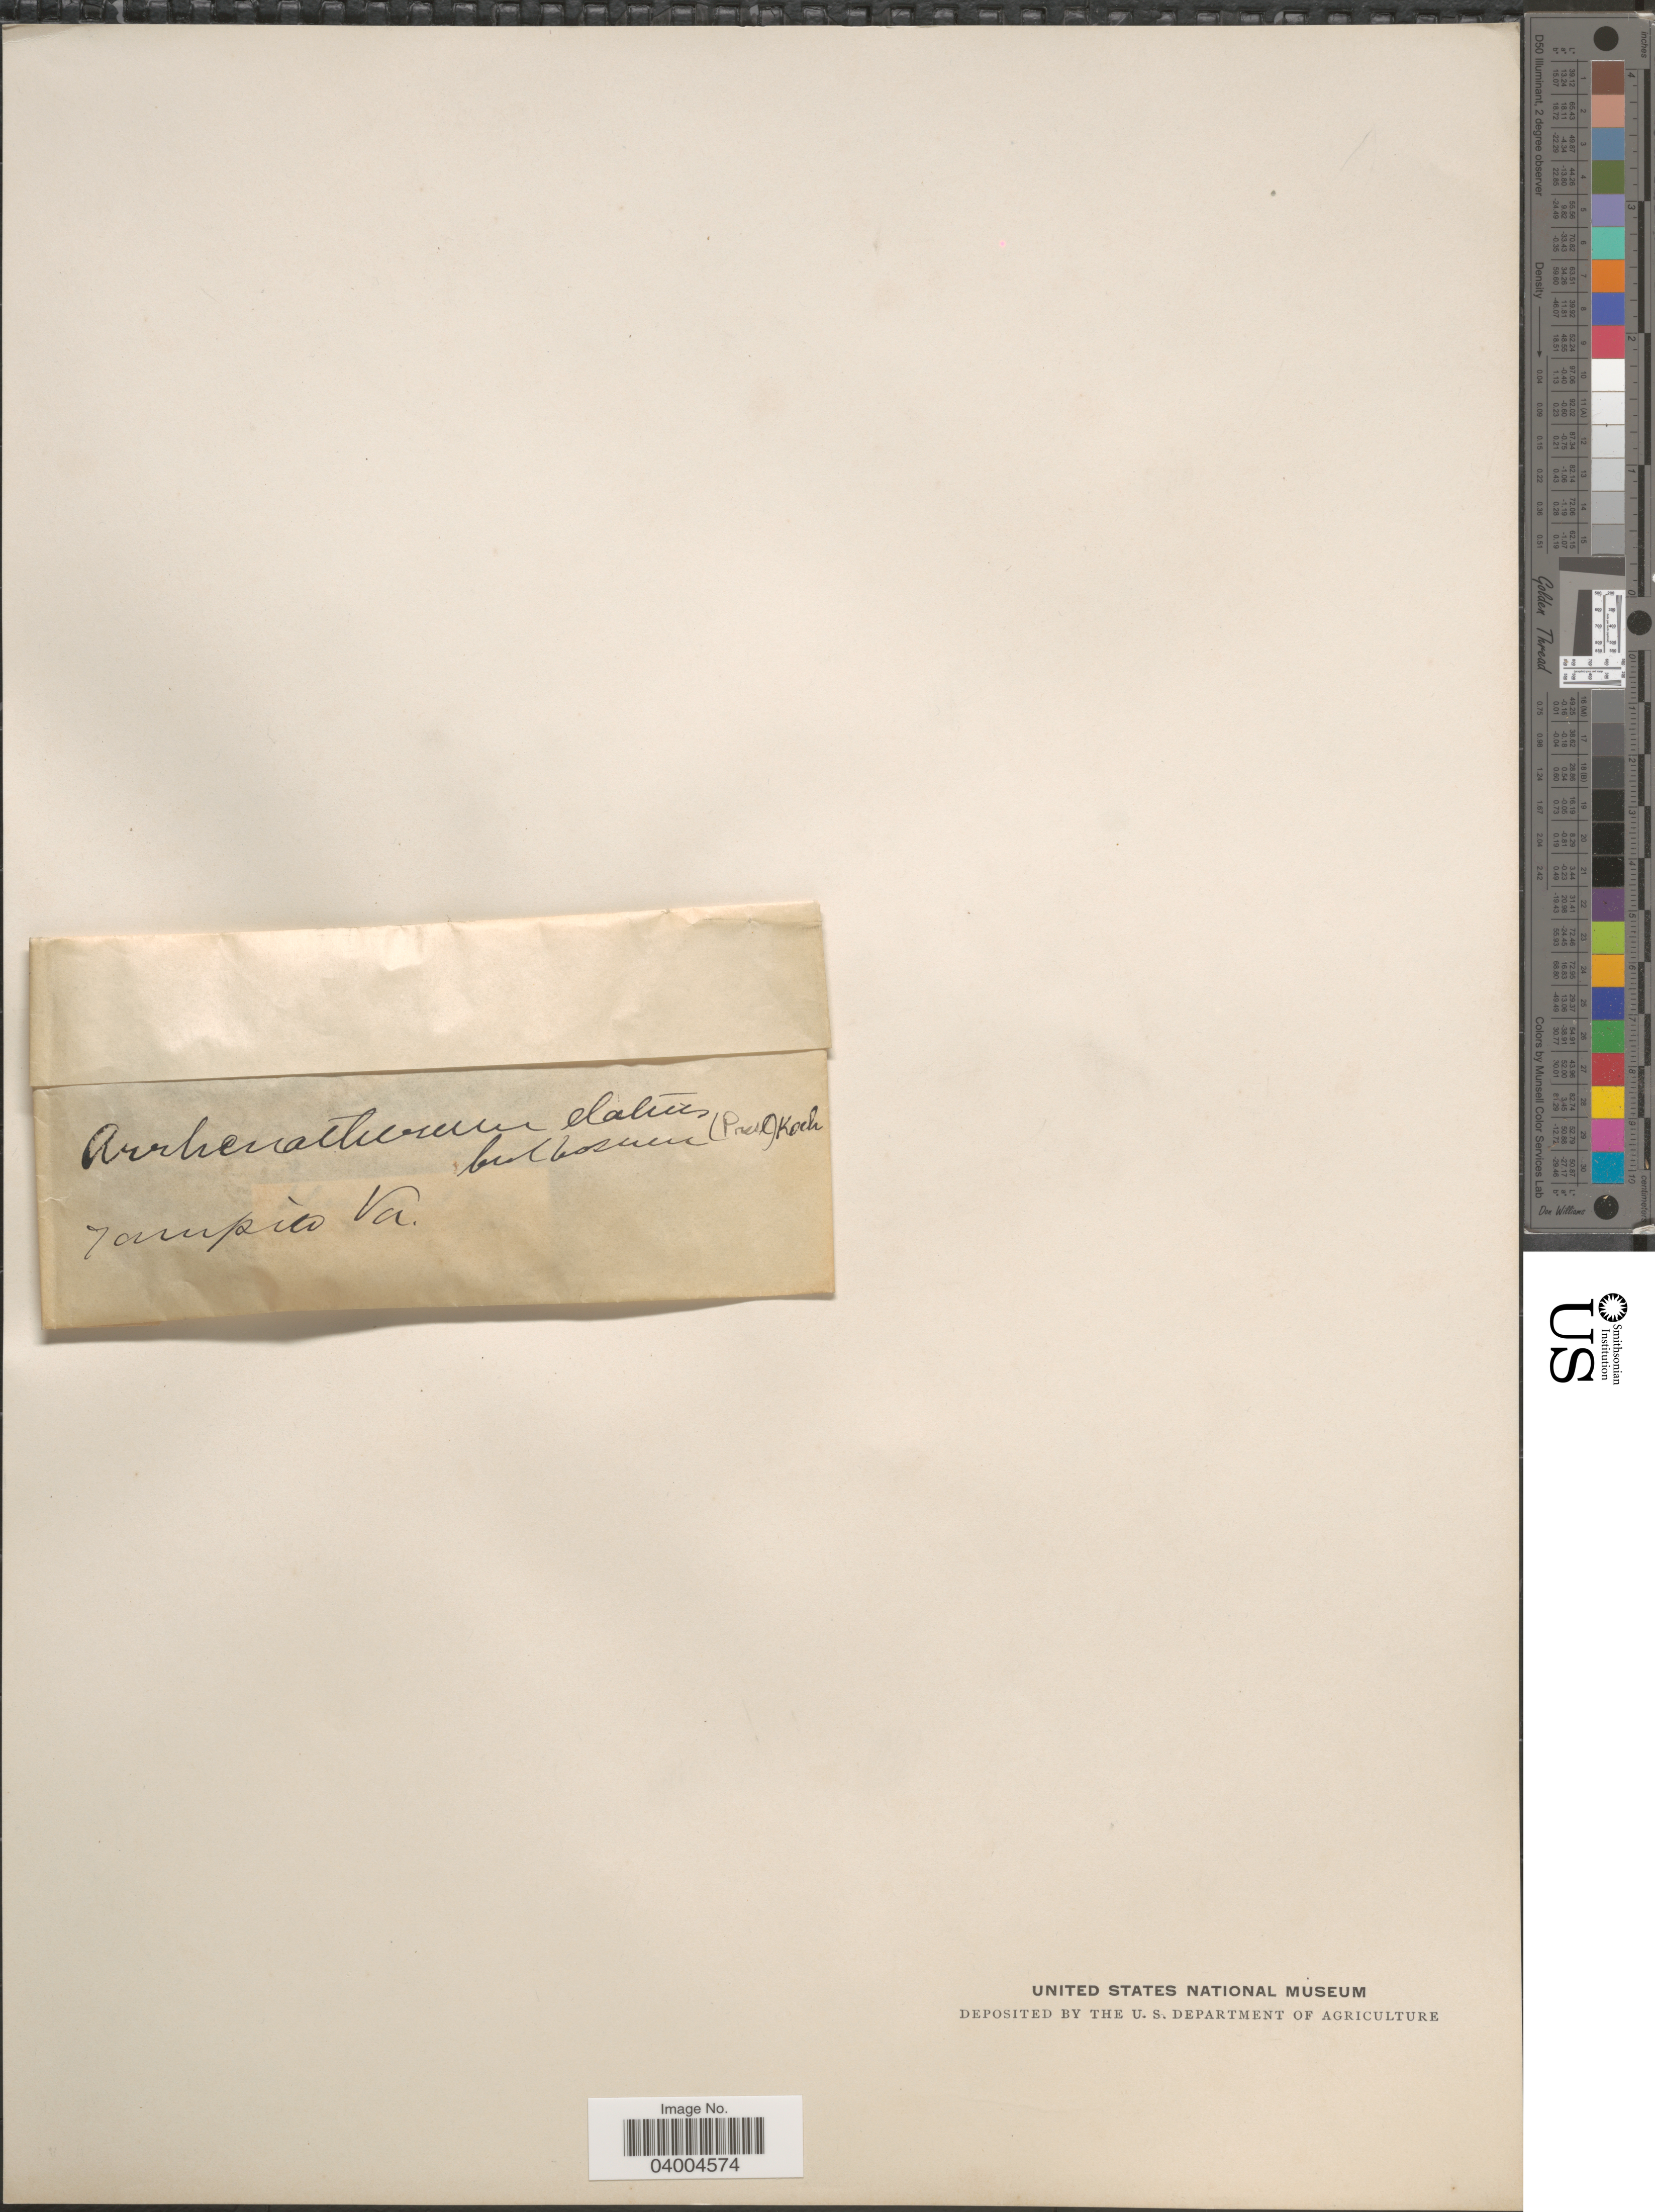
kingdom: Plantae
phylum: Tracheophyta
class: Liliopsida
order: Poales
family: Poaceae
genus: Arrhenatherum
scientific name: Arrhenatherum elatius subsp. bulbosum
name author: (Willd.) G. Martens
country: United States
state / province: Virginia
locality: Tampico.